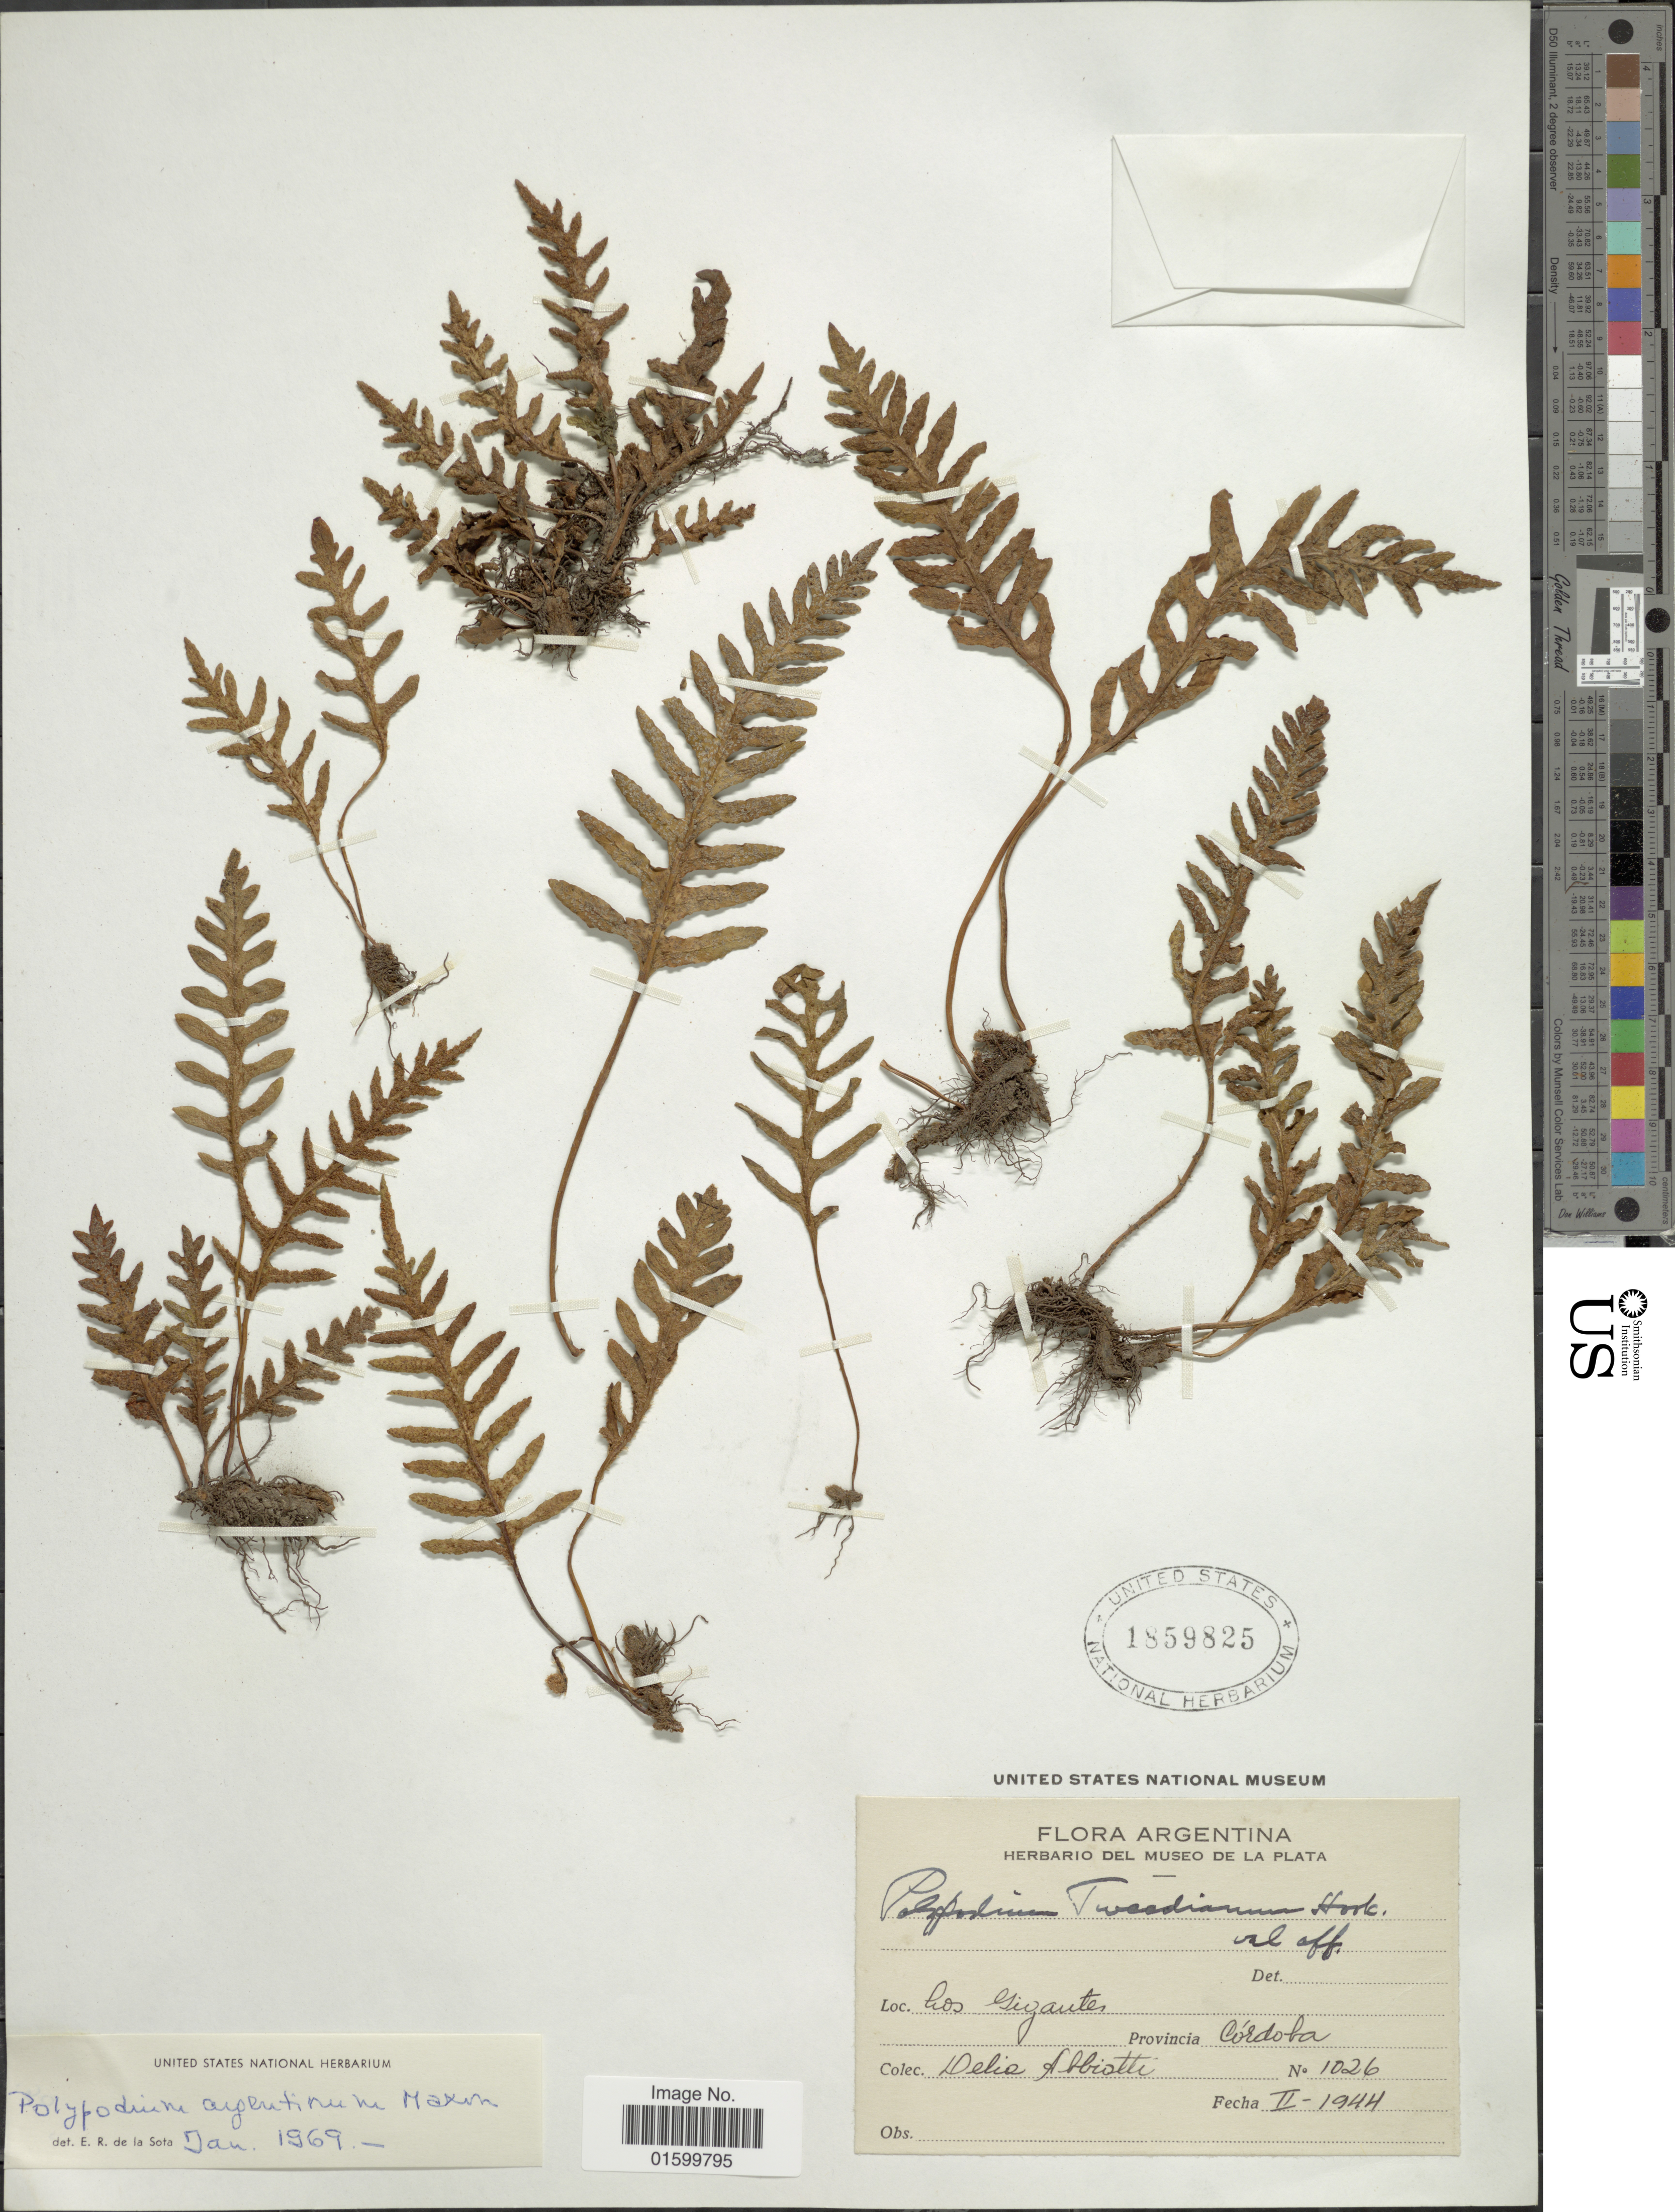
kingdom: Plantae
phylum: Tracheophyta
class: Polypodiopsida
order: Polypodiales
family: Polypodiaceae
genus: Pleopeltis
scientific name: Pleopeltis pinnatifida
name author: Gill.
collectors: D. Abbiatti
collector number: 1026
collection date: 1944-02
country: Argentina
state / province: Cordoba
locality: Los Gigantes, Provincia Cordoba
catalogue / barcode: US 1859825